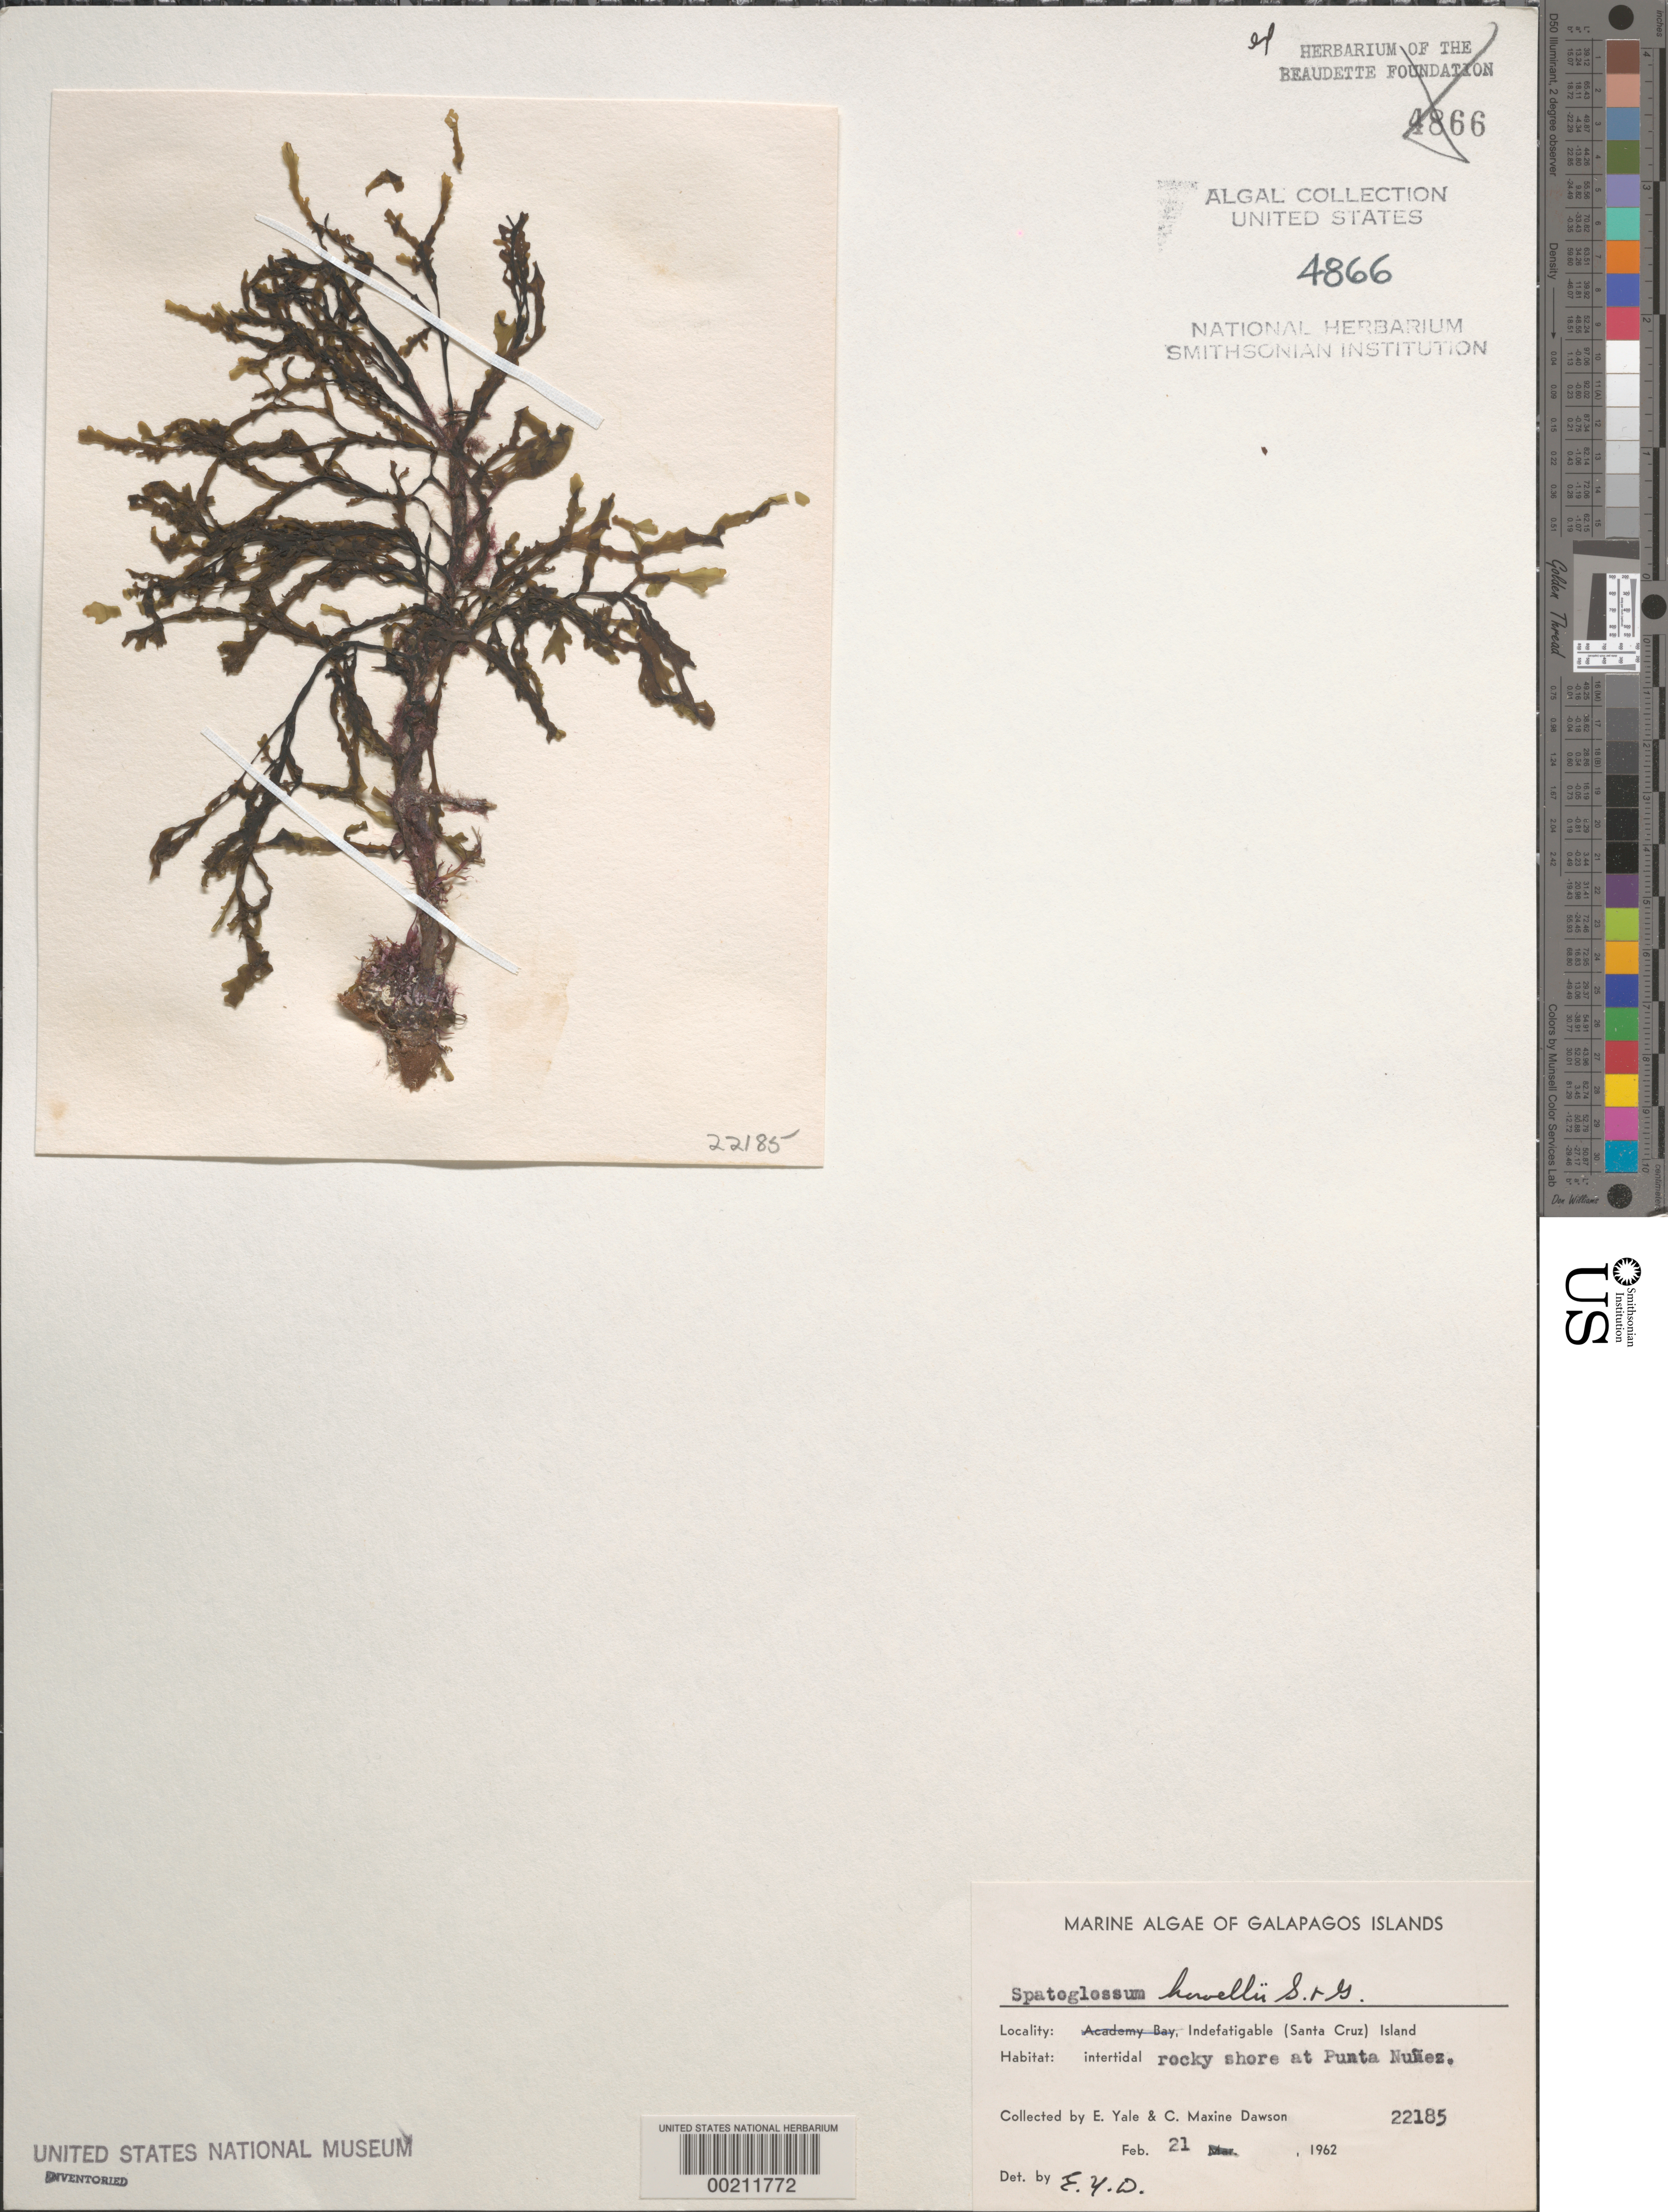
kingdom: Chromista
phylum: Ochrophyta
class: Phaeophyceae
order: Dictyotales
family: Dictyotaceae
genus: Spatoglossum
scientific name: Spatoglossum howellii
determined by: Dawson, E. Y.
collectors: E. Y. Dawson & C. M. Dawson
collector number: EYD 22185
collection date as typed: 21 Feb 1962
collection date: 1962-02-21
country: Ecuador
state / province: Colón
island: Santa Cruz [Indefatigable, Chaves]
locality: Punta Nunez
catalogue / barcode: US 4866